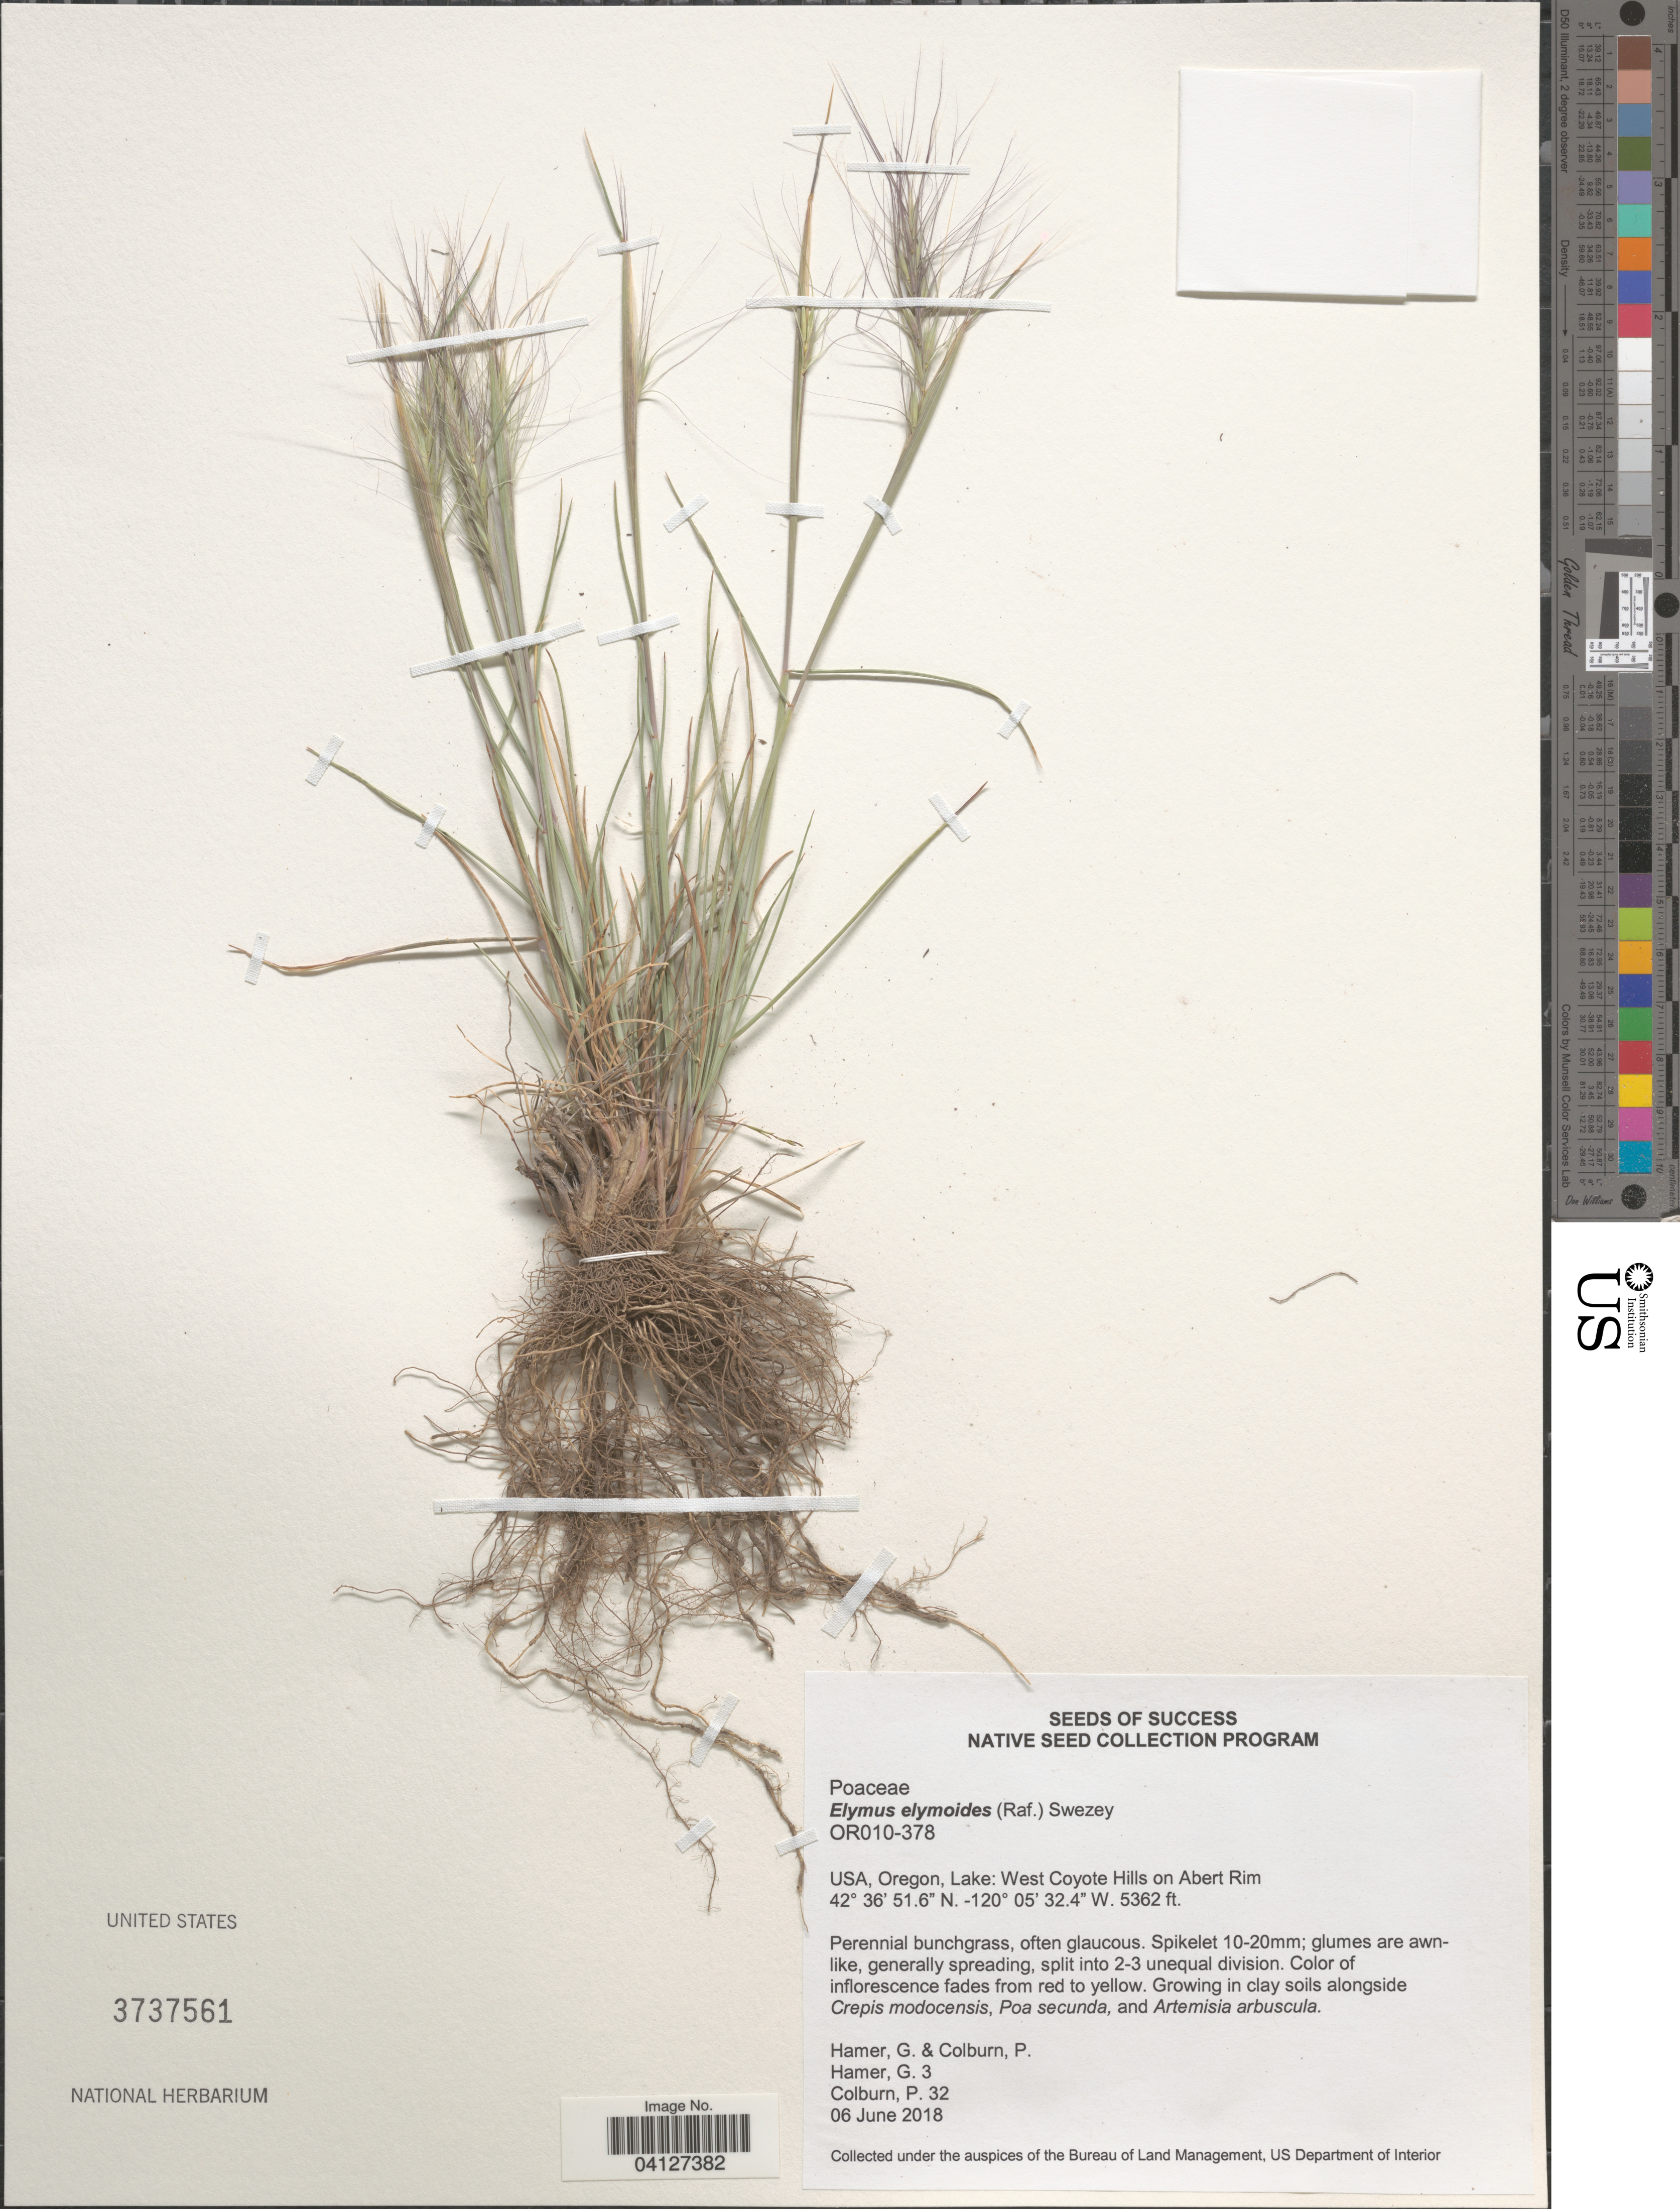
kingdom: Plantae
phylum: Tracheophyta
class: Liliopsida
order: Poales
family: Poaceae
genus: Elymus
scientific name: Elymus elymoides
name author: (Raf.) Swezey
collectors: G. Hamer & P. Colburn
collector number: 3/32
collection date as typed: Transcribed d/m/y: 6/6/2018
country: United States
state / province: Oregon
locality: Lake: West Coyote Hills on Abert Rim.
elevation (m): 1634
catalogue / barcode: US 3737561